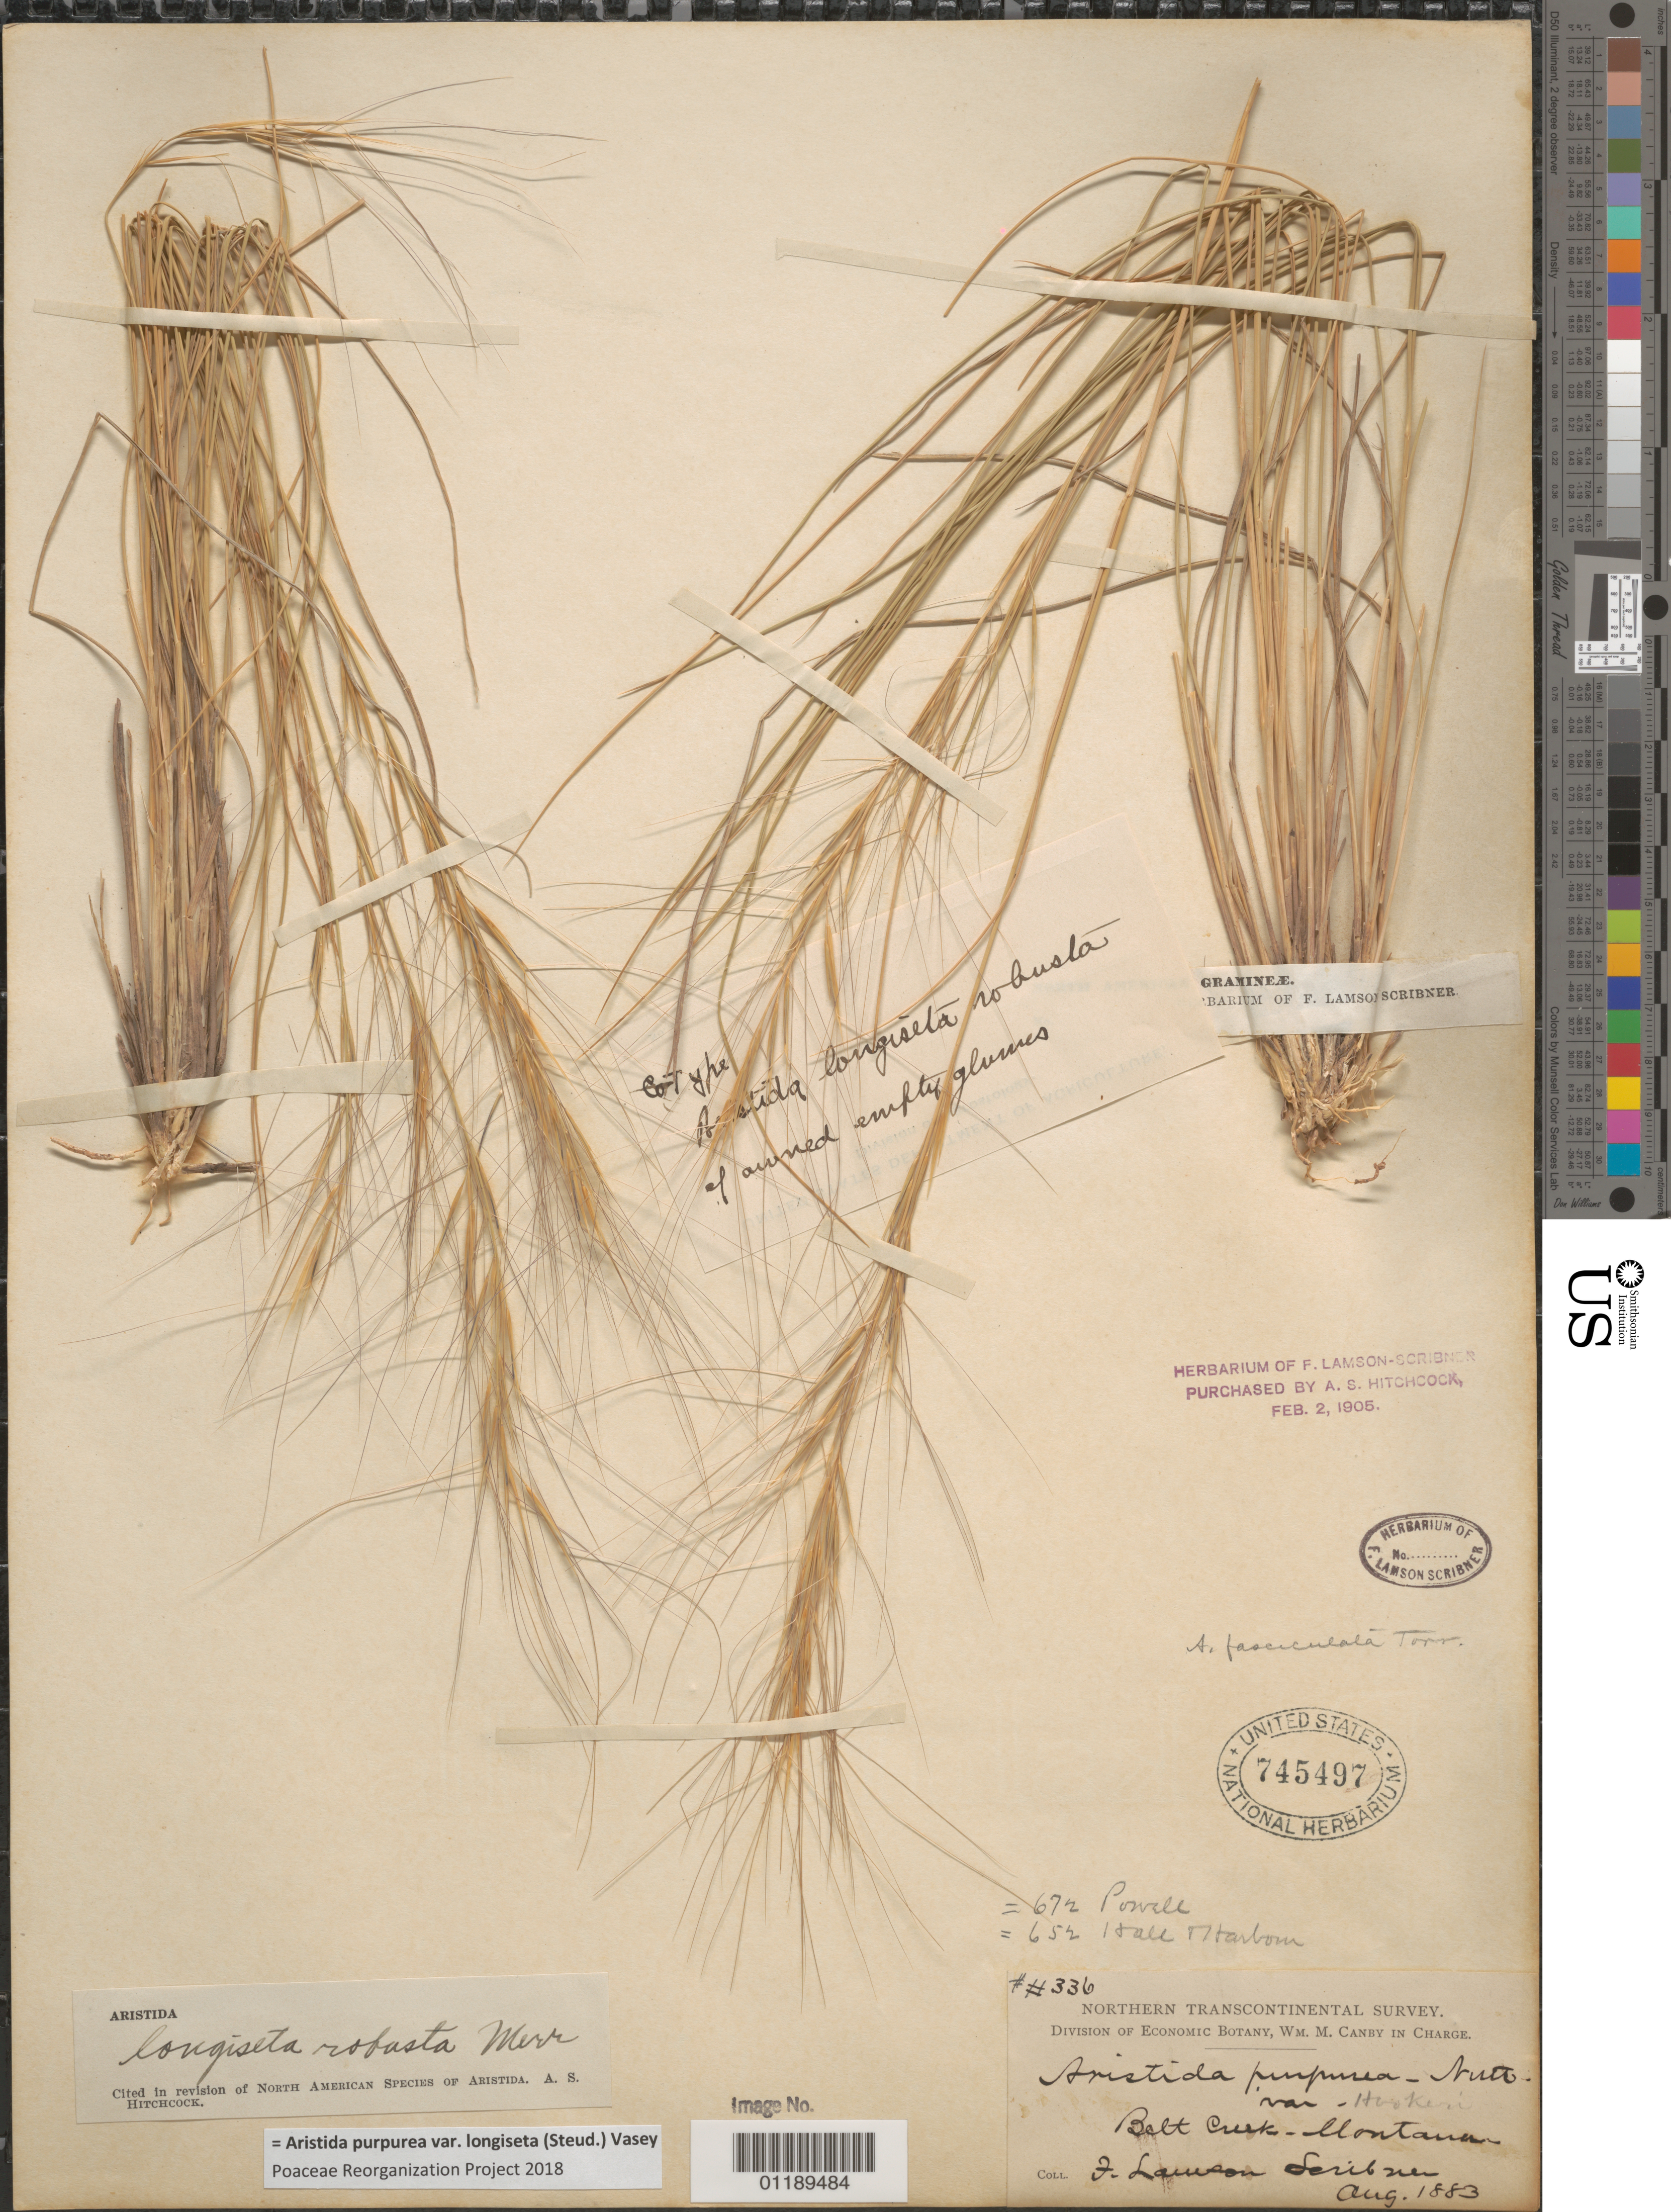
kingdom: Plantae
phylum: Tracheophyta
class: Liliopsida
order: Poales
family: Poaceae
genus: Aristida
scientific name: Aristida purpurea var. longiseta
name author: (Steud.) Vasey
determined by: Poaceae Reorganization Project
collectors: F. L. Scribner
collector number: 336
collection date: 1883-08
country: United States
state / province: Montana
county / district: Cascade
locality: Belt Creek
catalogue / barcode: US 745497